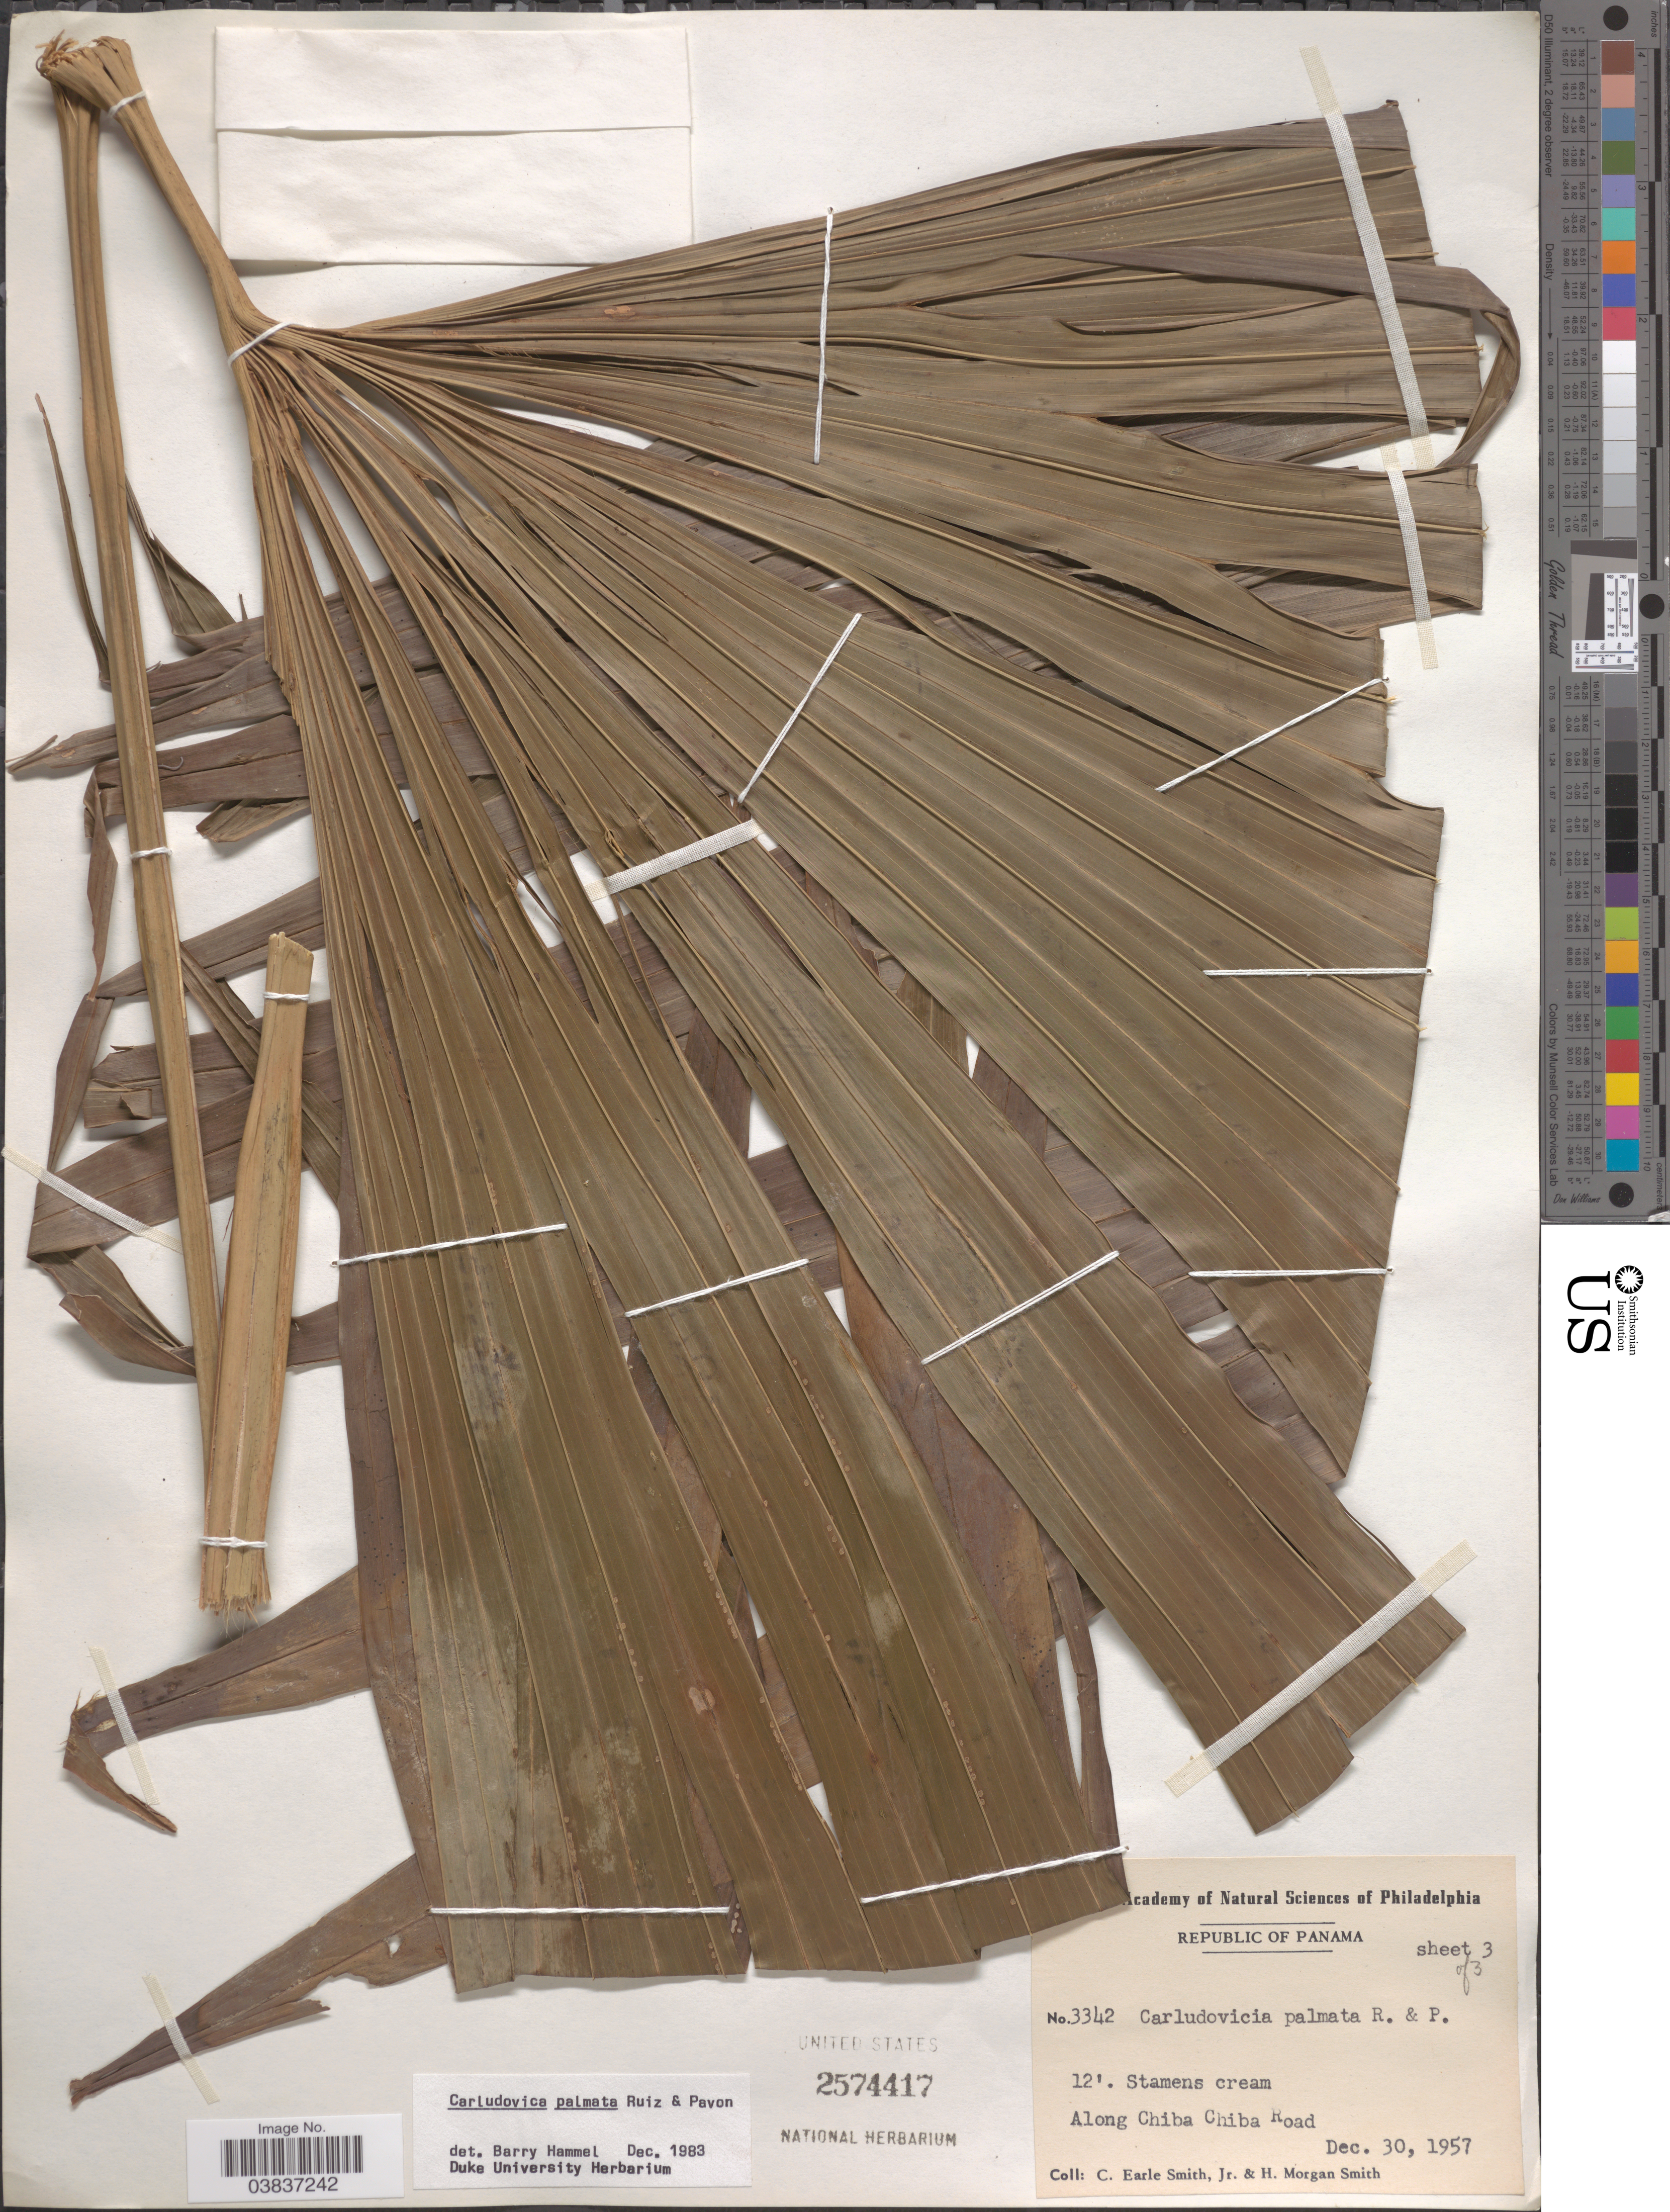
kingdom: Plantae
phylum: Tracheophyta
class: Liliopsida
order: Pandanales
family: Cyclanthaceae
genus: Carludovica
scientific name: Carludovica palmata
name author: Ruiz & Pav.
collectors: C. E. Smith Jr. & H. M. Smith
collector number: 3342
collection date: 1957-12-30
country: Panama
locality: Along Chiba Chiba Road.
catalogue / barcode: US 2574417